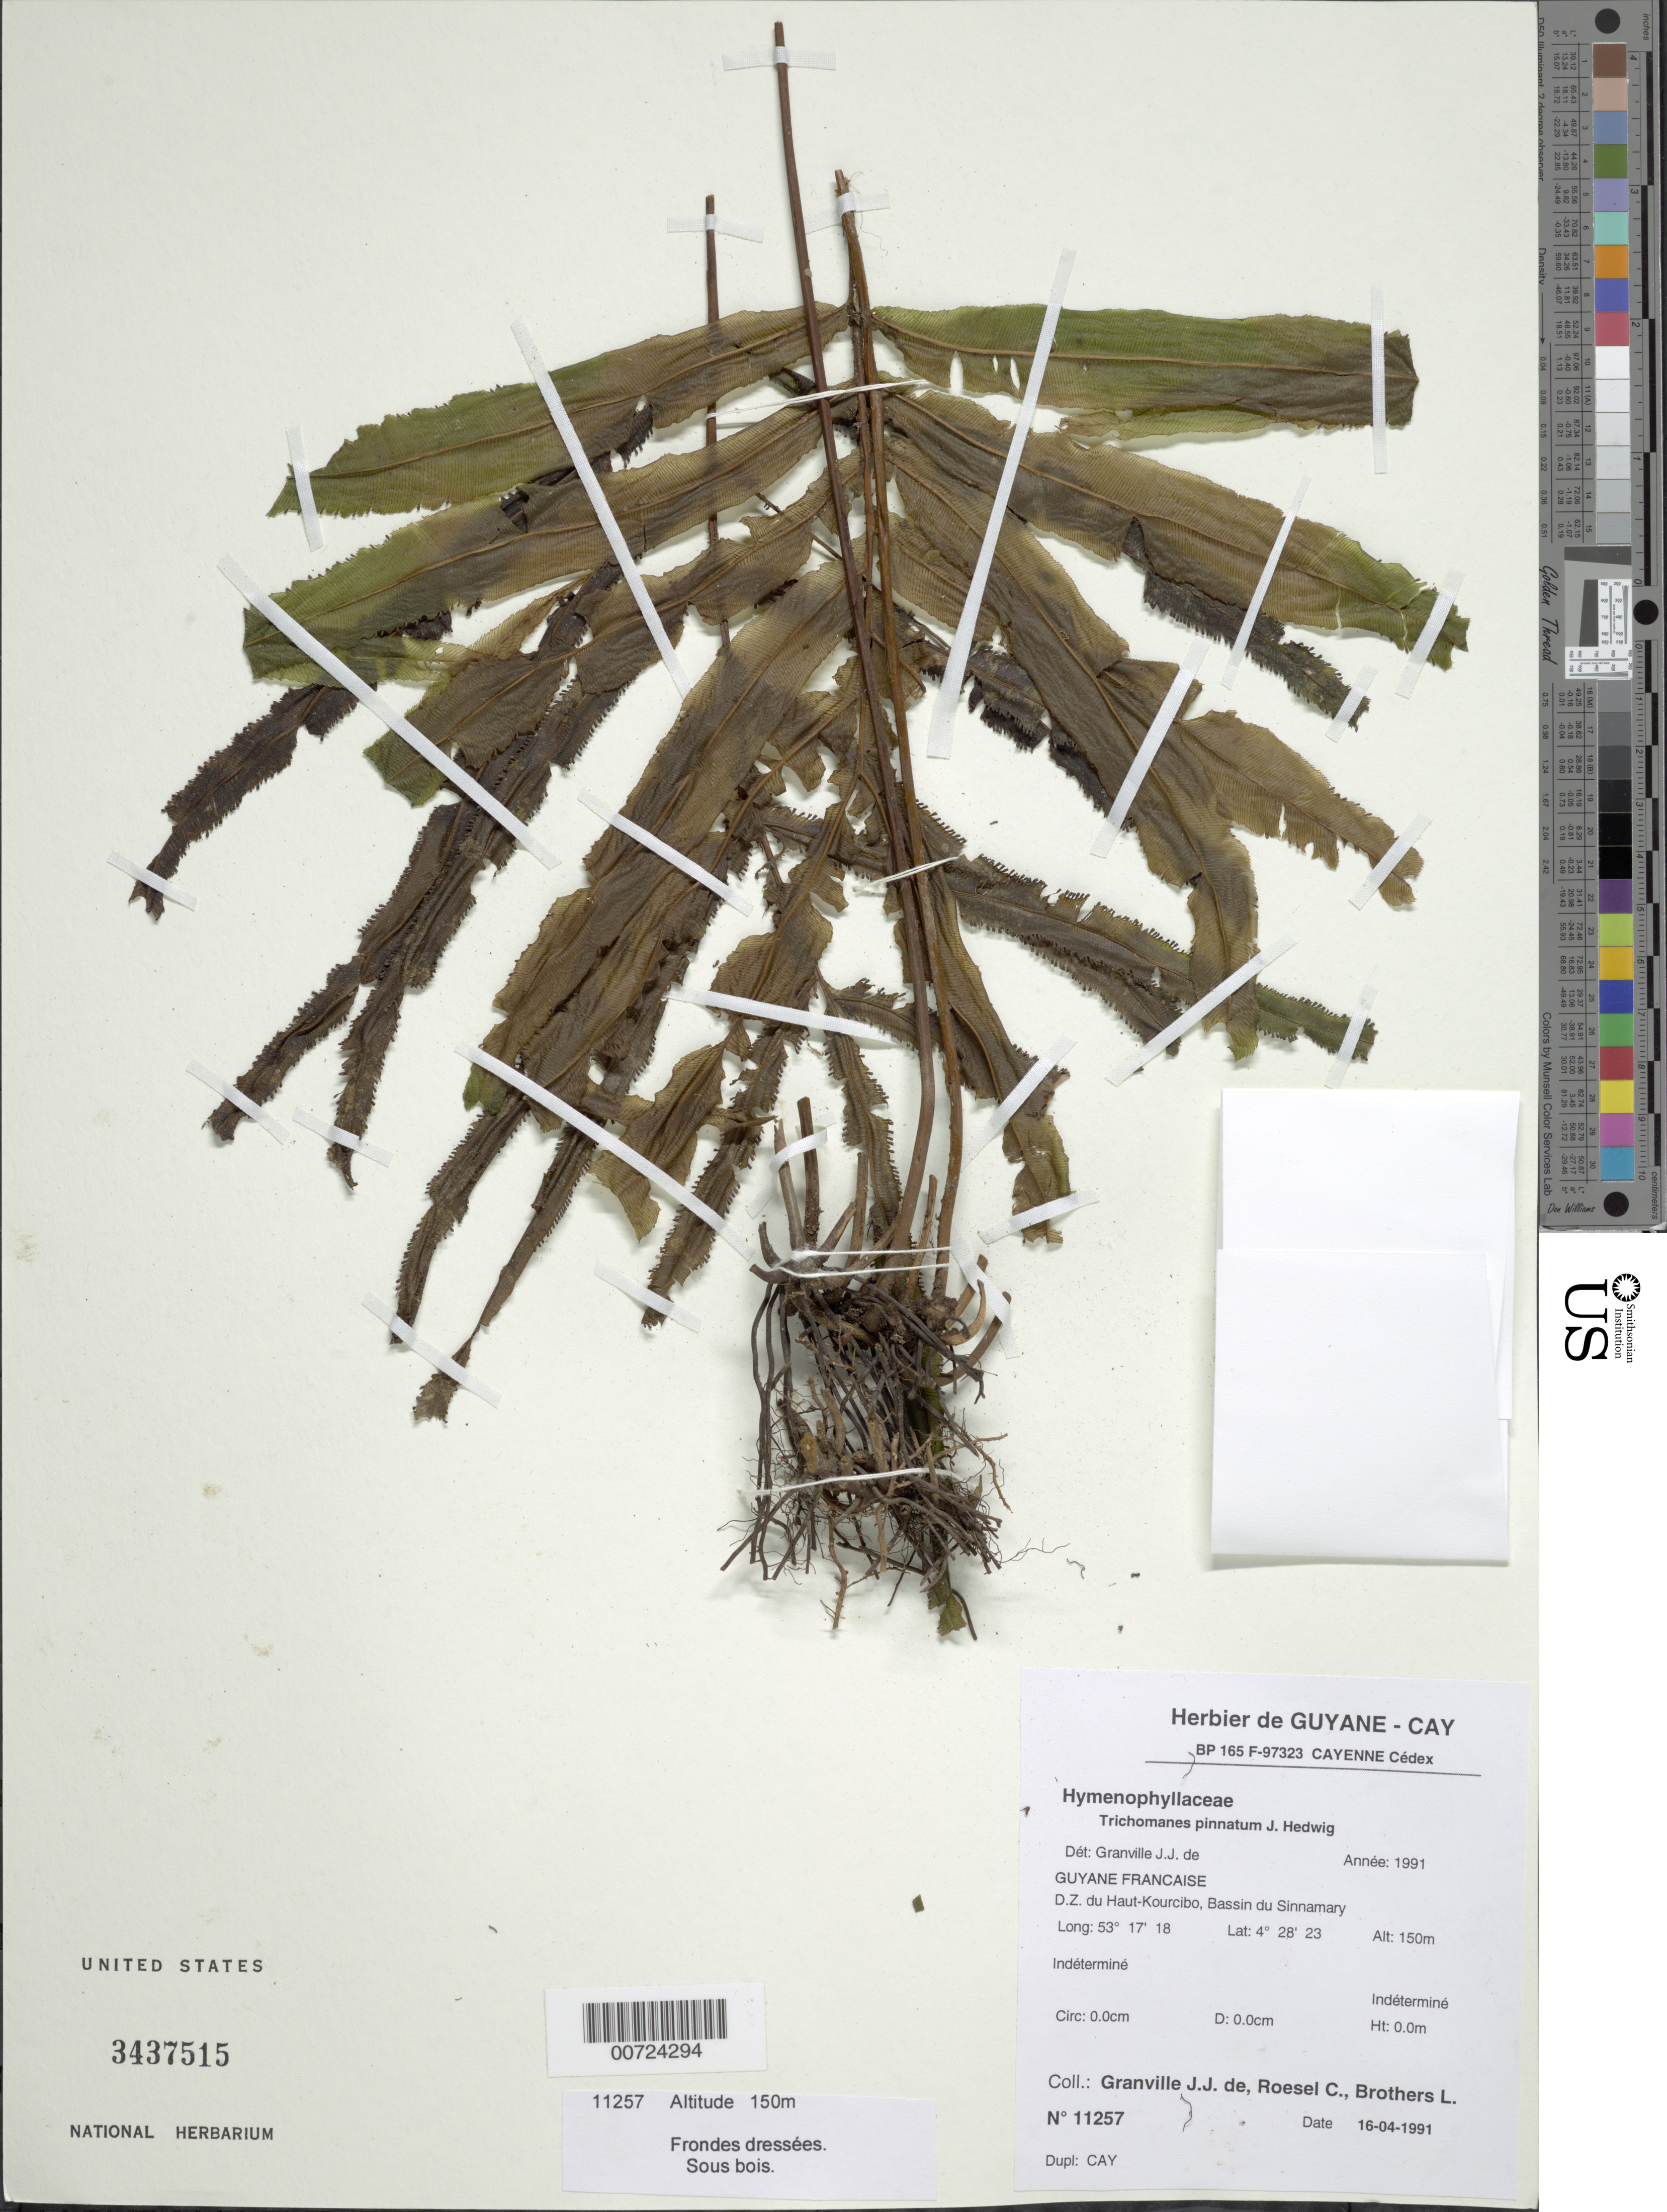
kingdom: Plantae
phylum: Tracheophyta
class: Polypodiopsida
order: Hymenophyllales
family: Hymenophyllaceae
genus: Trichomanes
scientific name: Trichomanes pinnatum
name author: Hedw.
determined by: Granville, J. J. de, (CAY), Institut de Recherche pour le Developpement (IRD) (FRENCH GUIANA)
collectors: J.-J. de Granville, C. S. Roesel & L. Brothers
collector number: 11257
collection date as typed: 16-Apr-91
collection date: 1991-04-16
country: French Guiana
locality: D.Z. du Haut-Kourcibo, Bassin du Sinnamary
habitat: Understory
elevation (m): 150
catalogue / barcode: US 3437515